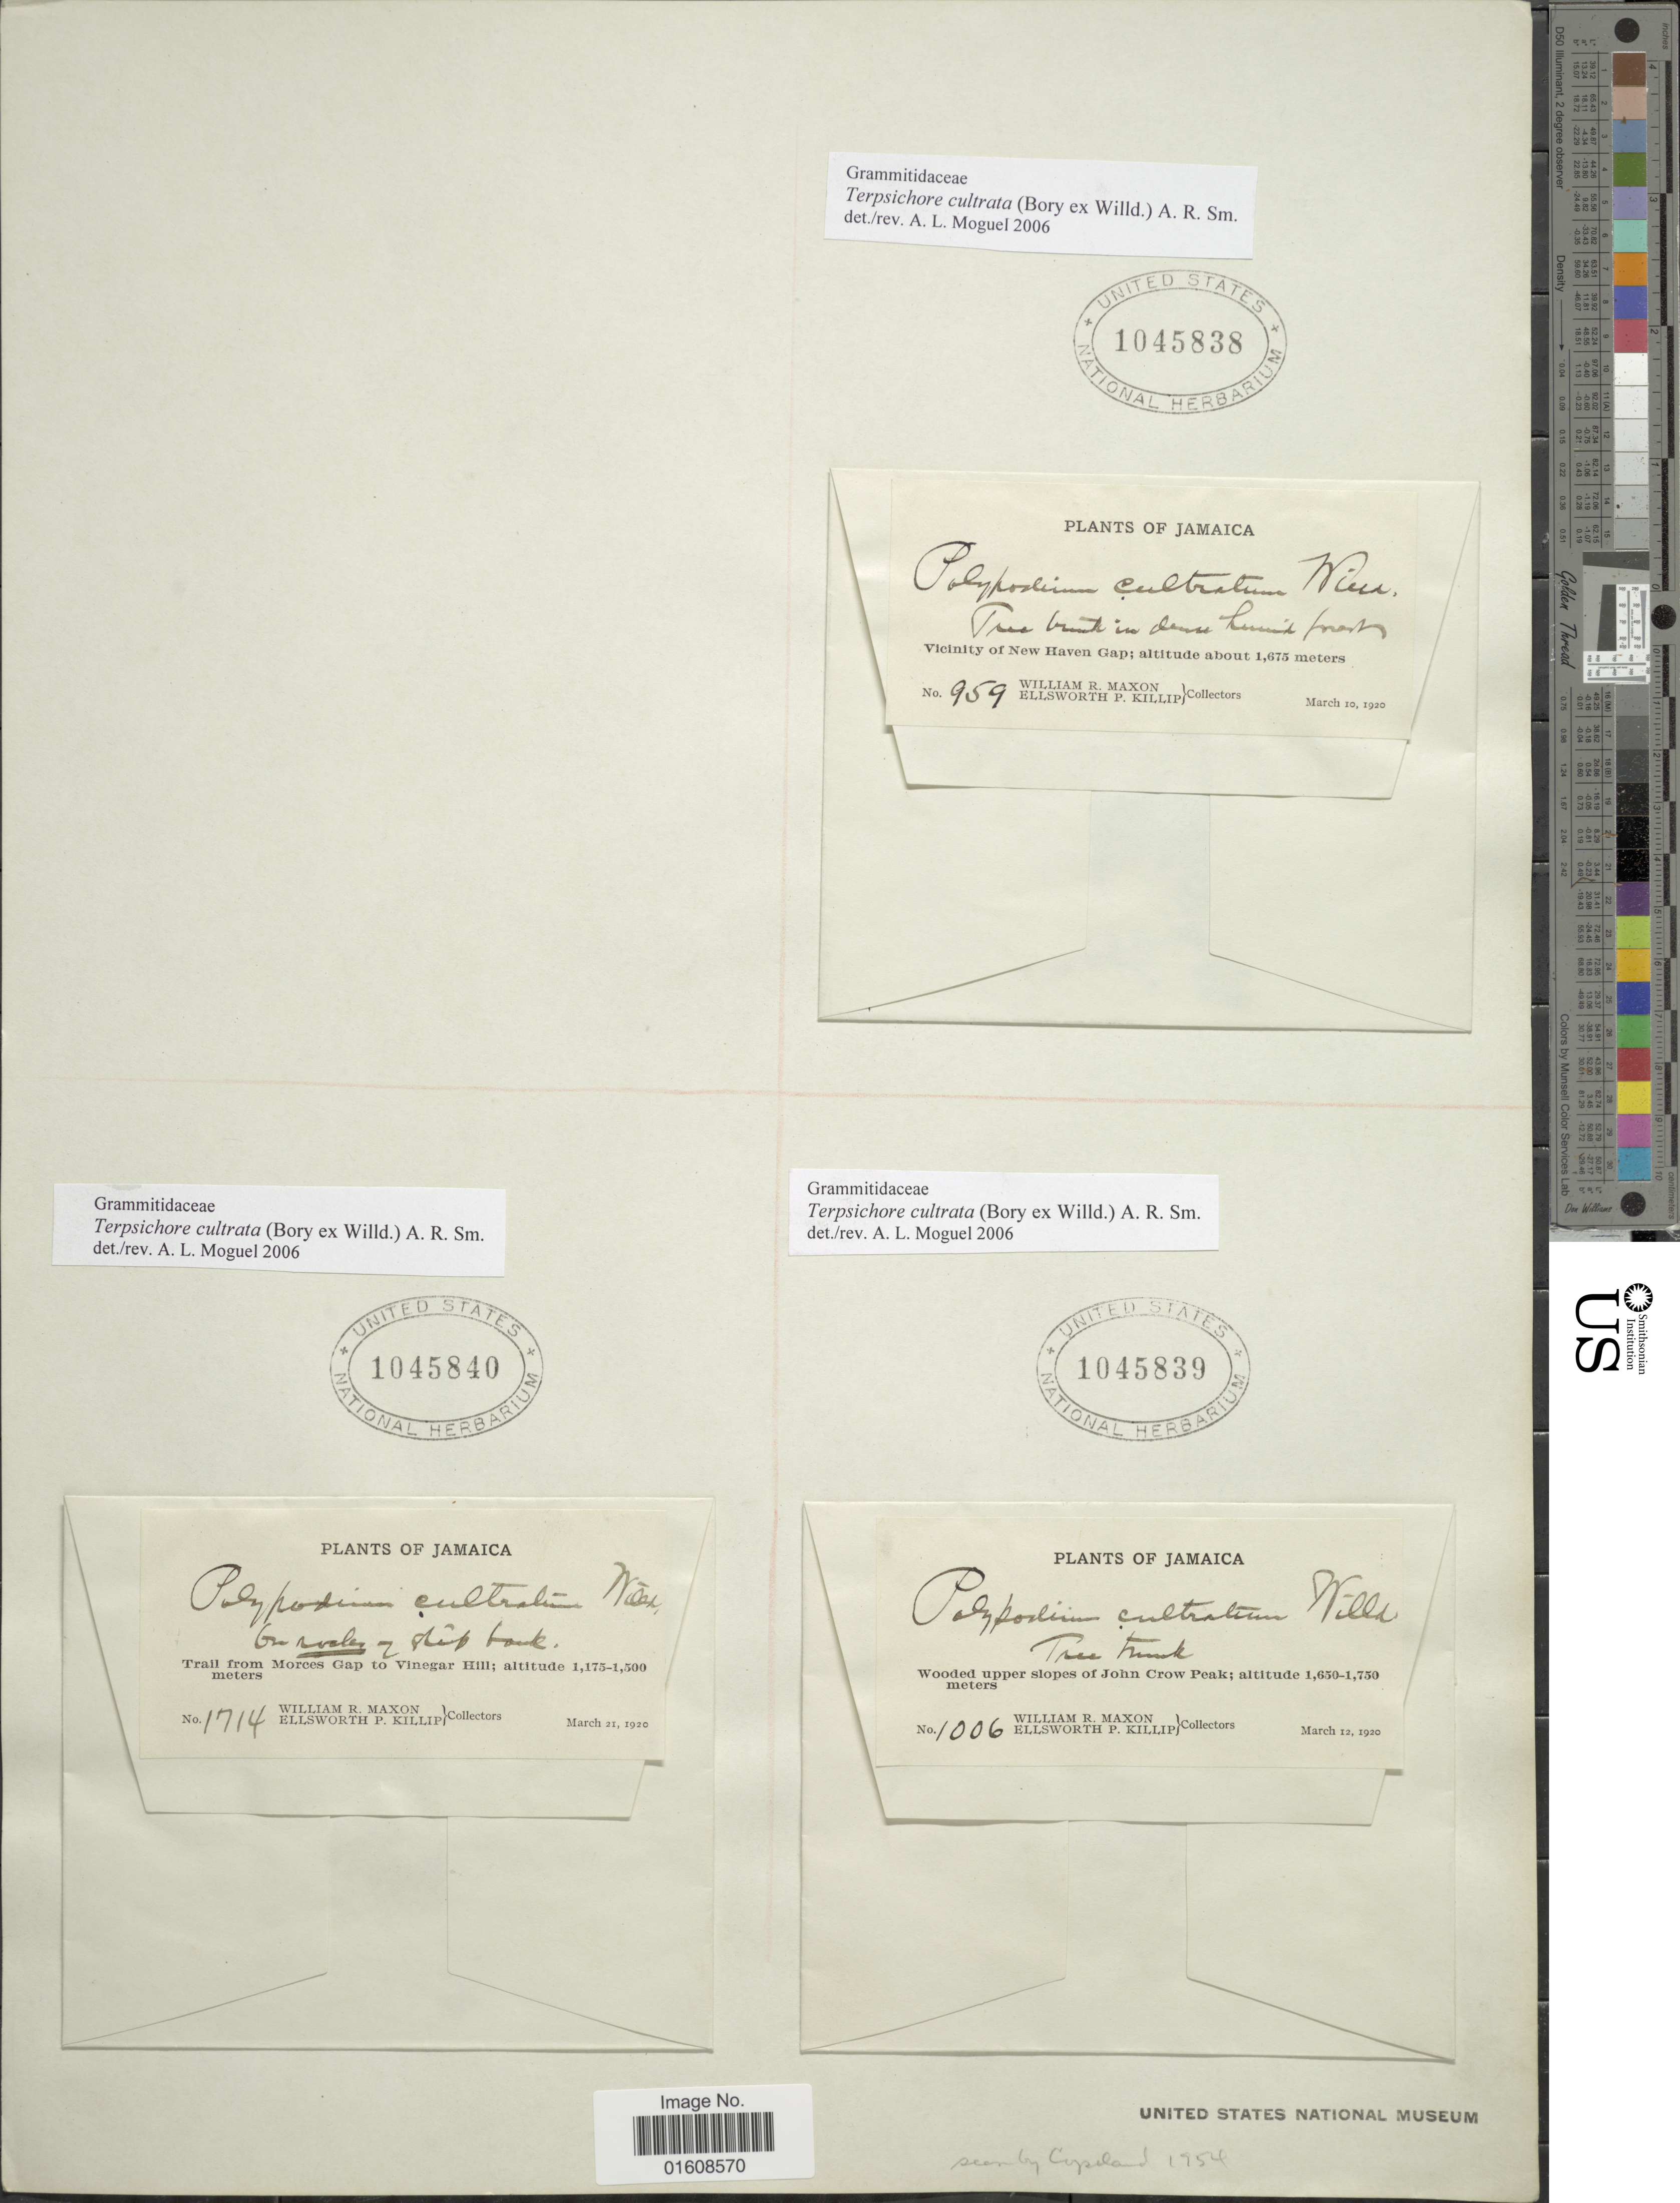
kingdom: Plantae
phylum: Tracheophyta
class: Polypodiopsida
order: Polypodiales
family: Polypodiaceae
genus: Alansmia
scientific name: Alansmia cultrata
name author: (Bory ex Willd.) Moguel & M. Kessler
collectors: W. R. Maxon & E. P. Killip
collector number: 1714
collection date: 1920-03-21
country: Jamaica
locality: Trail from Morces Gap to Vinegar Hill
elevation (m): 1175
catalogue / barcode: US 1045840-3